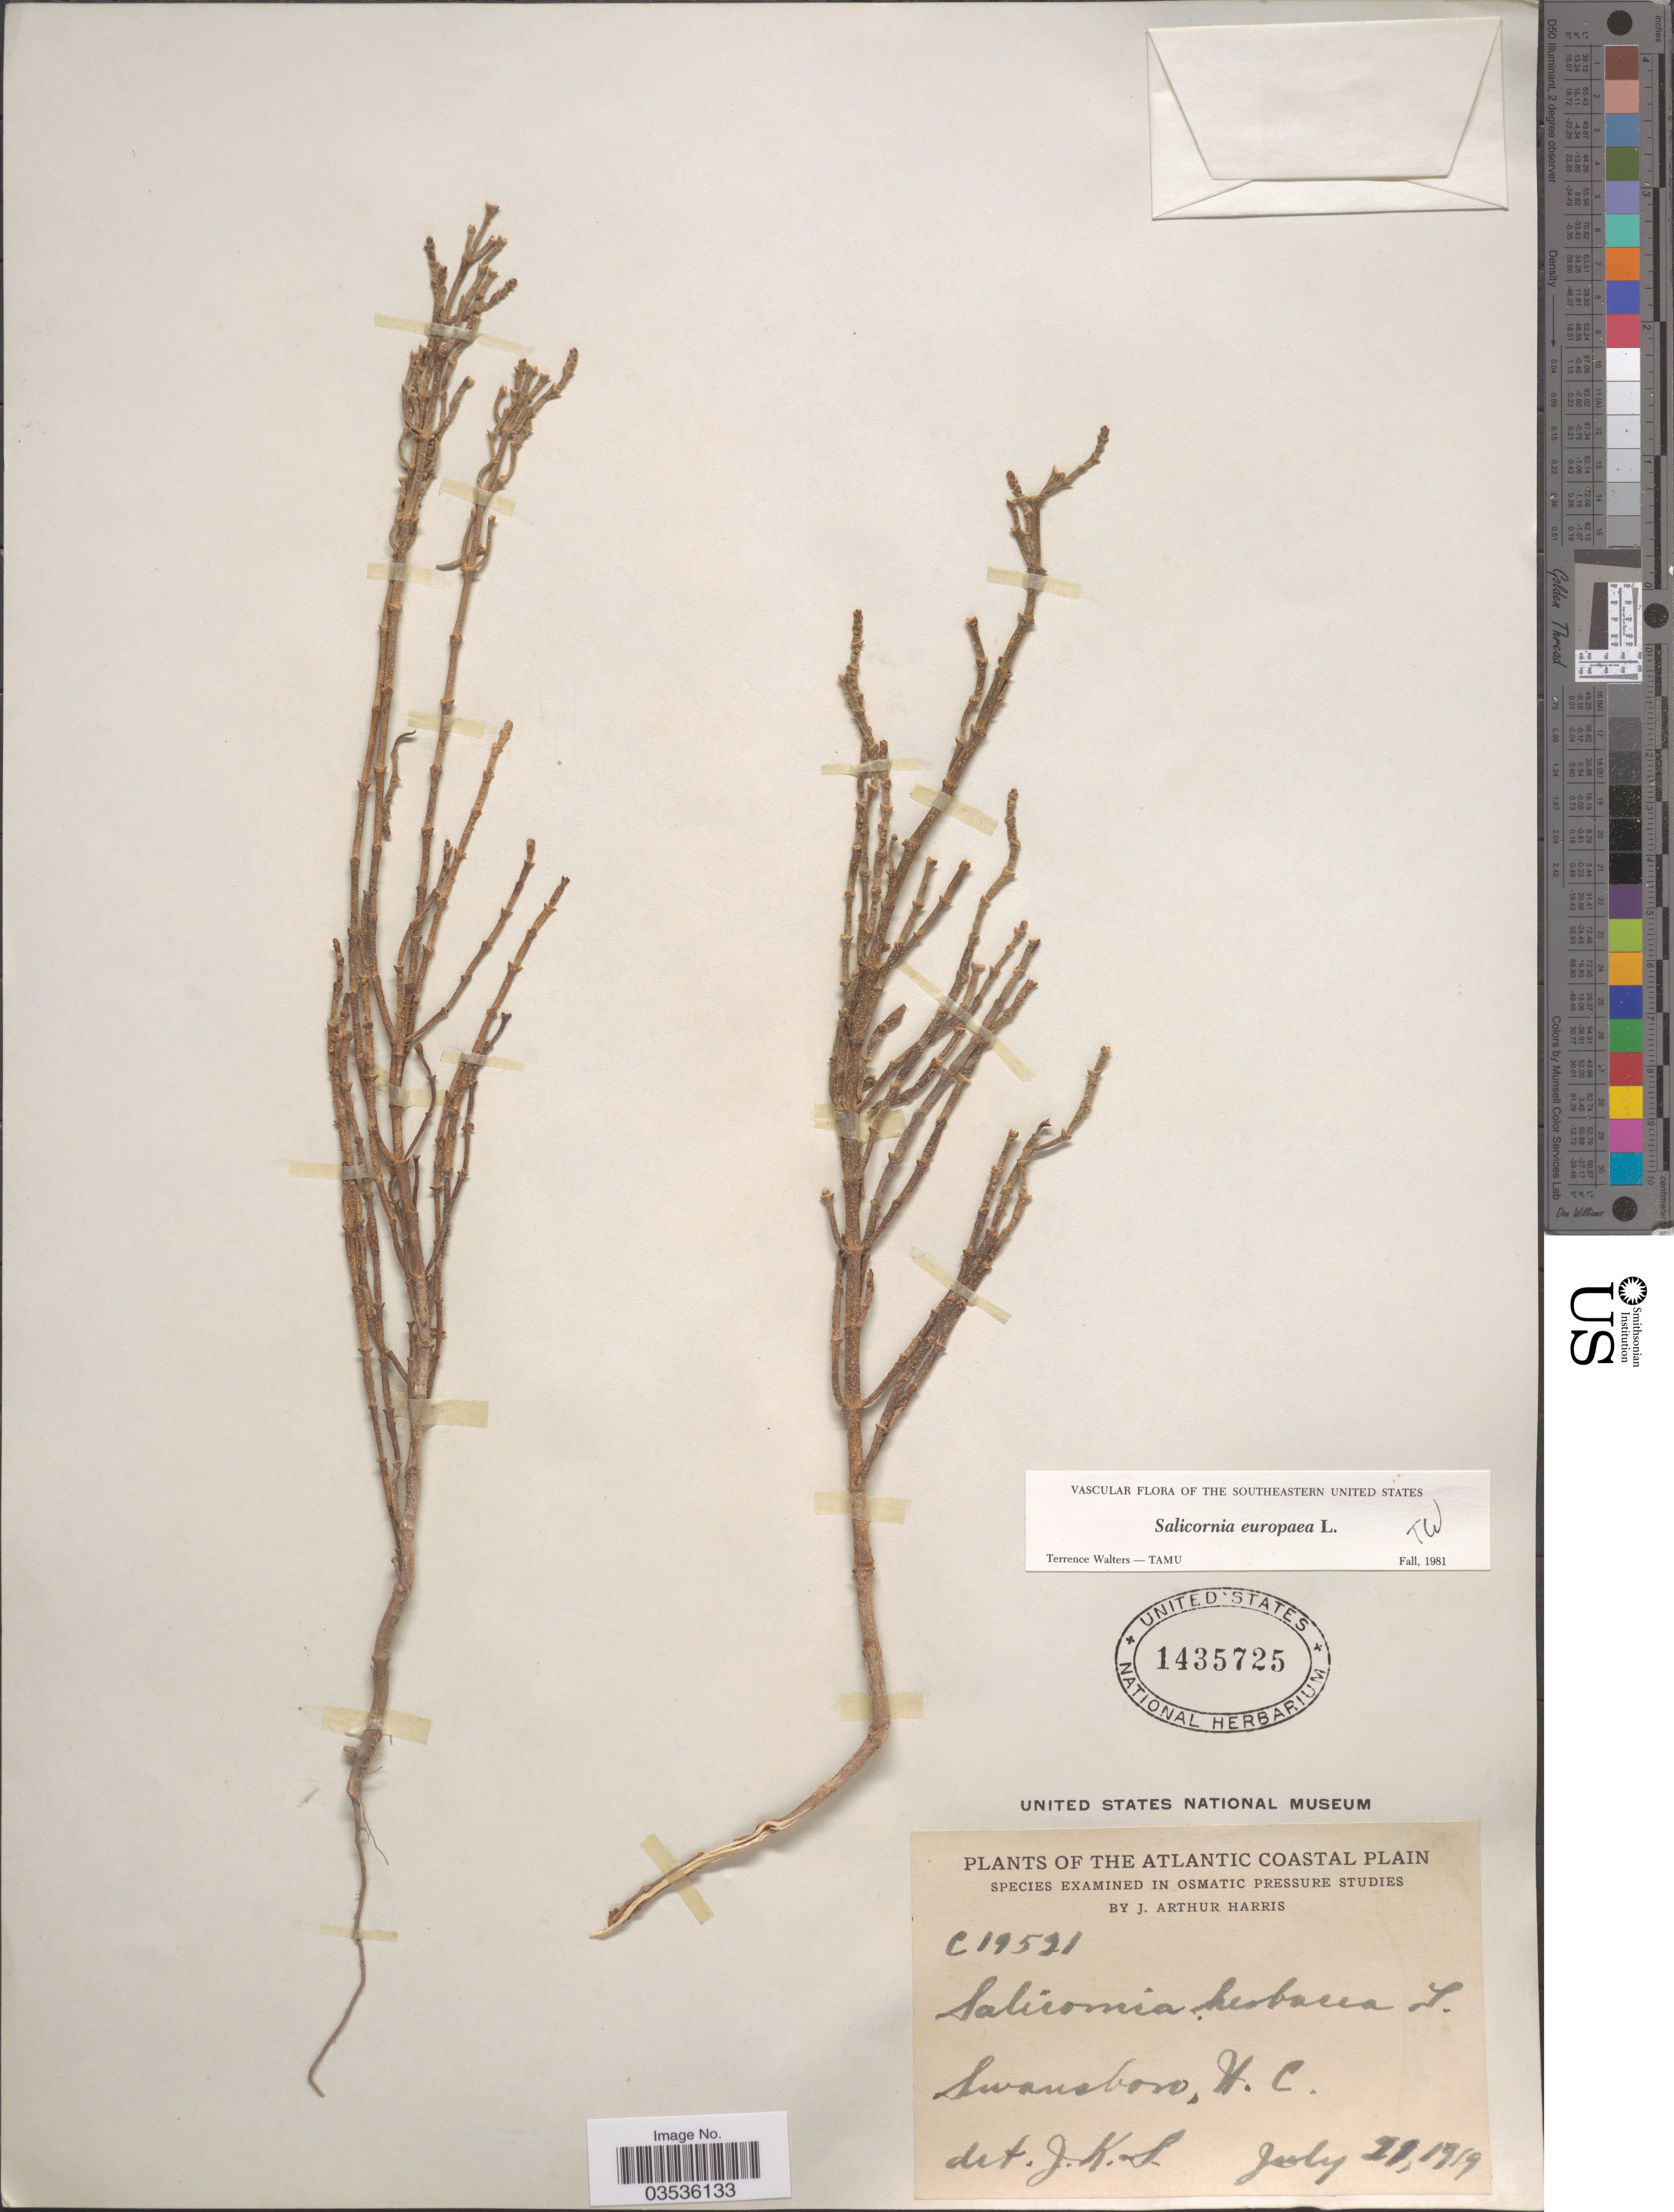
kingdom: Plantae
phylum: Tracheophyta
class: Magnoliopsida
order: Caryophyllales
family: Amaranthaceae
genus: Salicornia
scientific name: Salicornia europaea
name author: L.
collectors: J. A. Harris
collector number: C19521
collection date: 1919-07-21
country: United States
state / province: North Carolina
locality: The Atlantic Coastal Plain. Swansboro.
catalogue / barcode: US 1435725